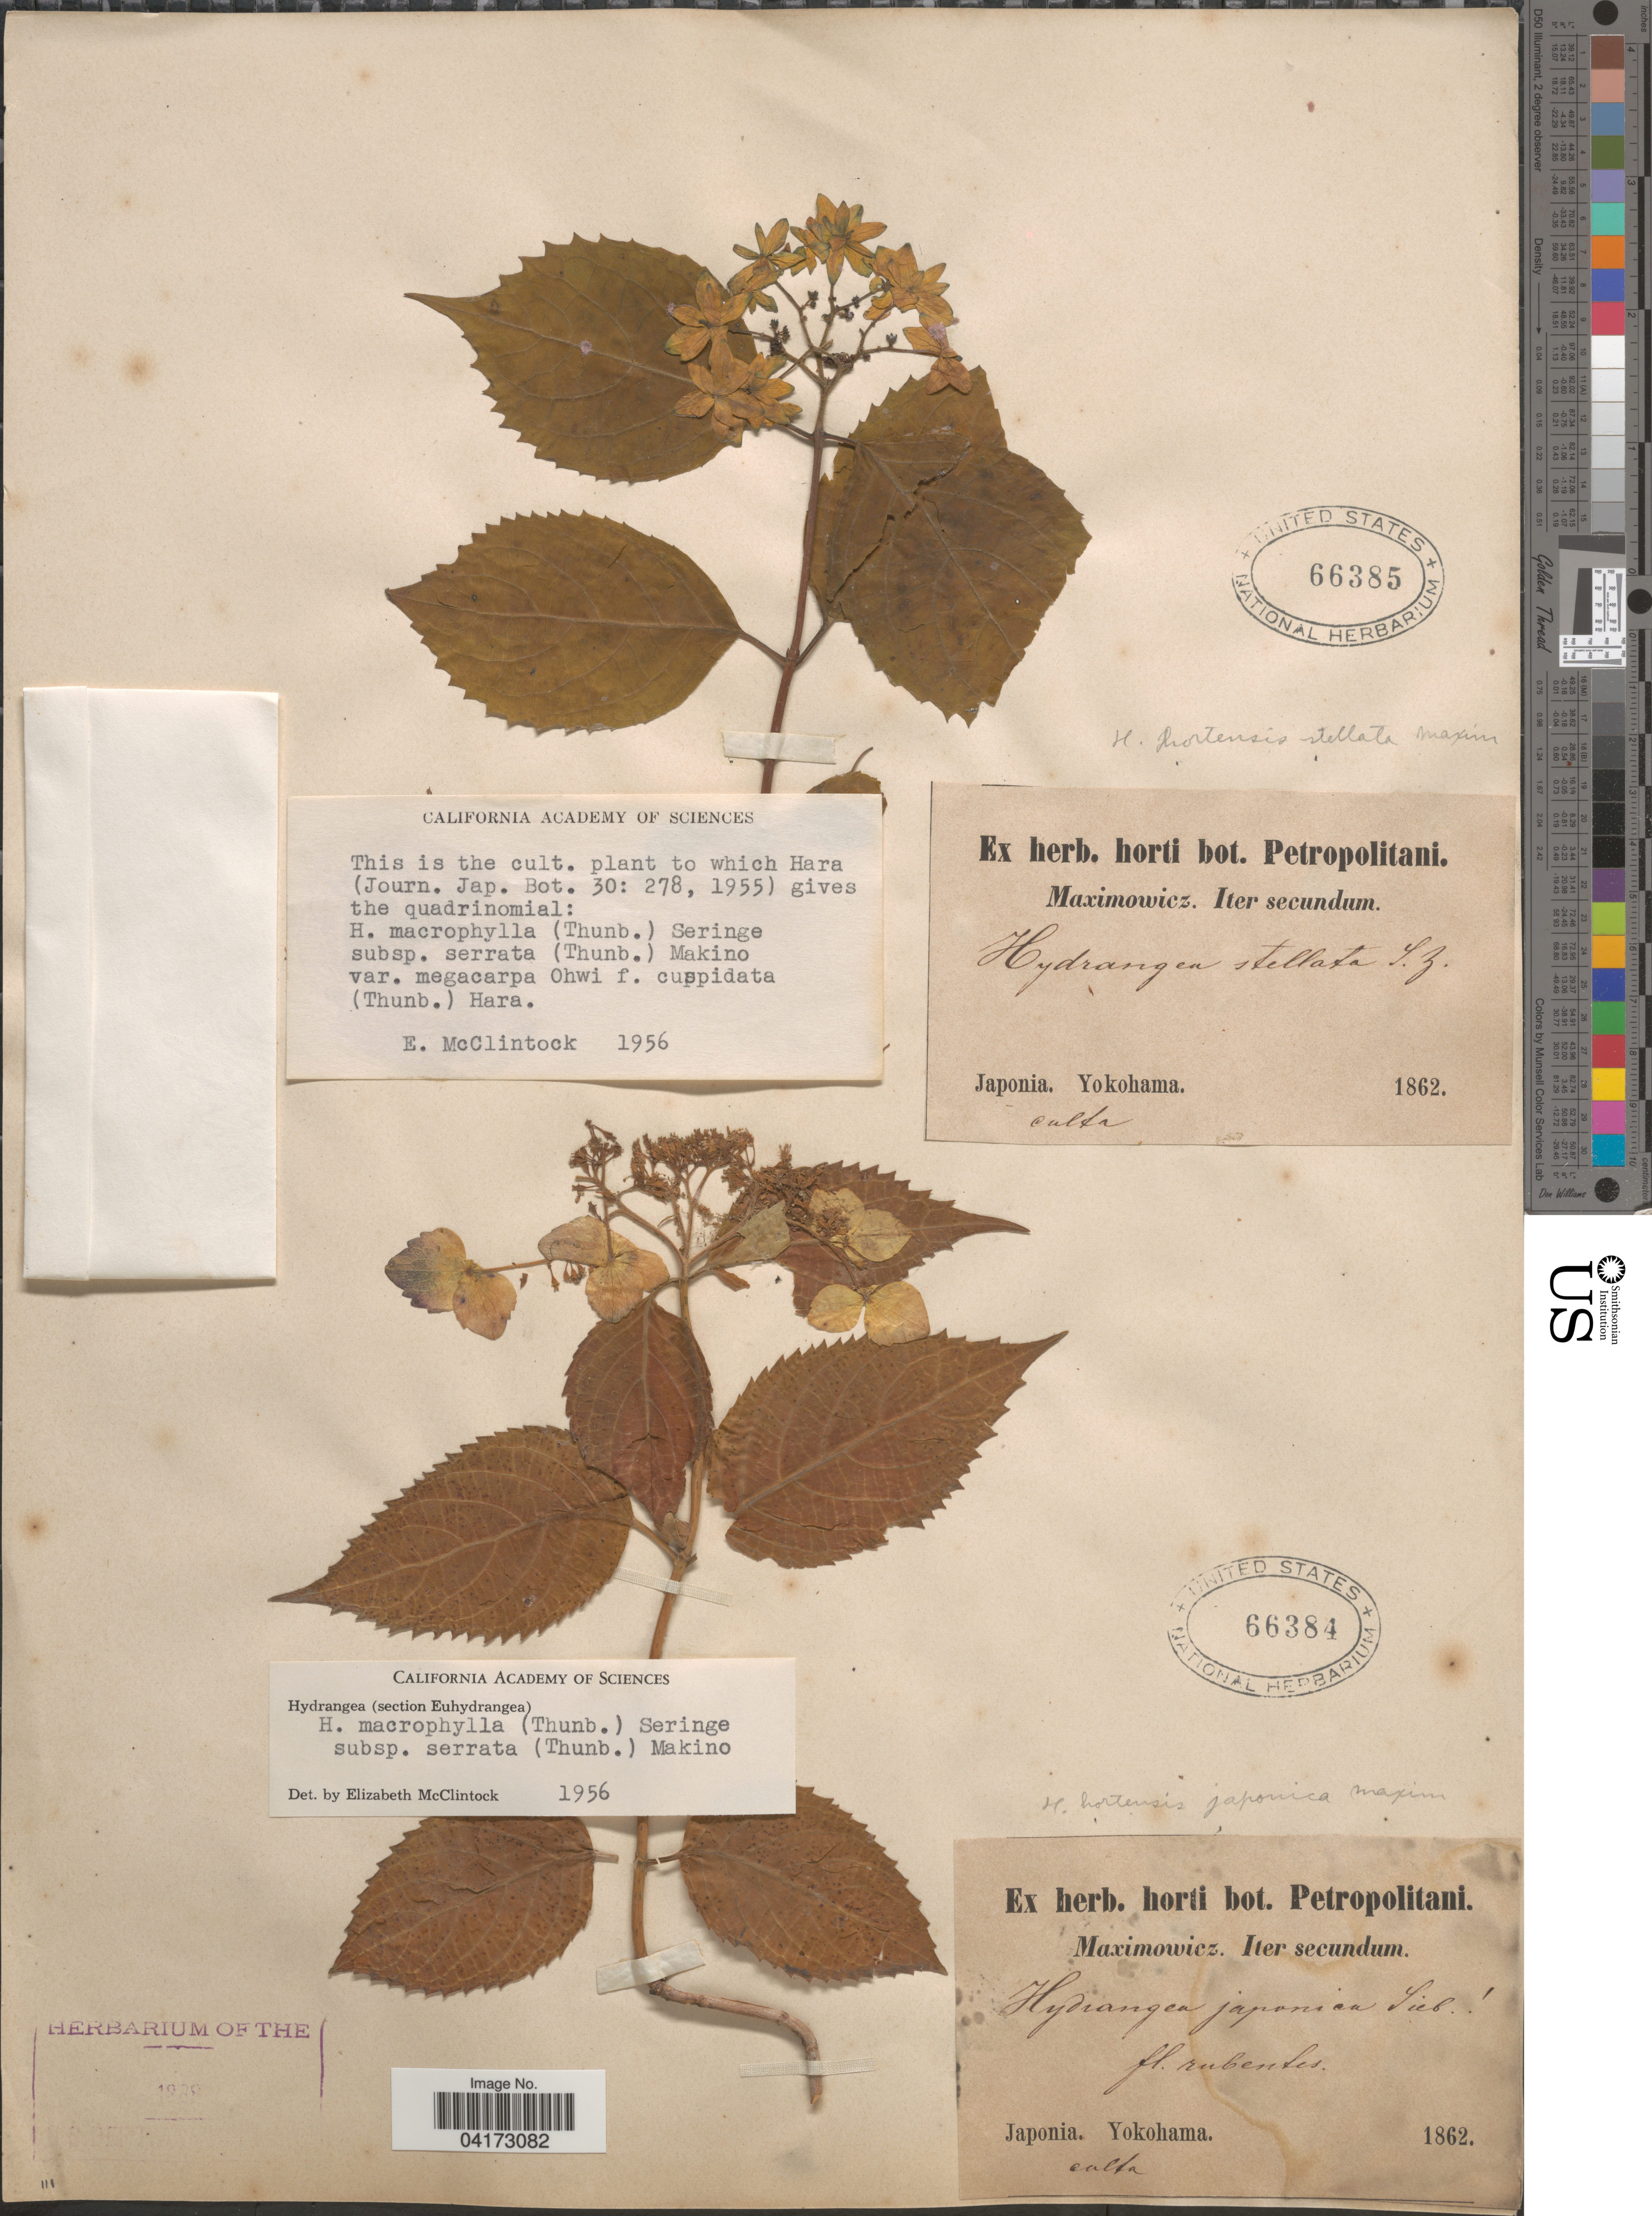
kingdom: Plantae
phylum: Tracheophyta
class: Magnoliopsida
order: Cornales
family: Hydrangeaceae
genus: Hydrangea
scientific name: Hydrangea macrophylla subsp. serrata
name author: (Thunb.) Makino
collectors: Maximowicz, --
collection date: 1862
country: Japan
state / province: Kanagawa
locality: Japonia. Yokohama. Culta.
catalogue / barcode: US 66385